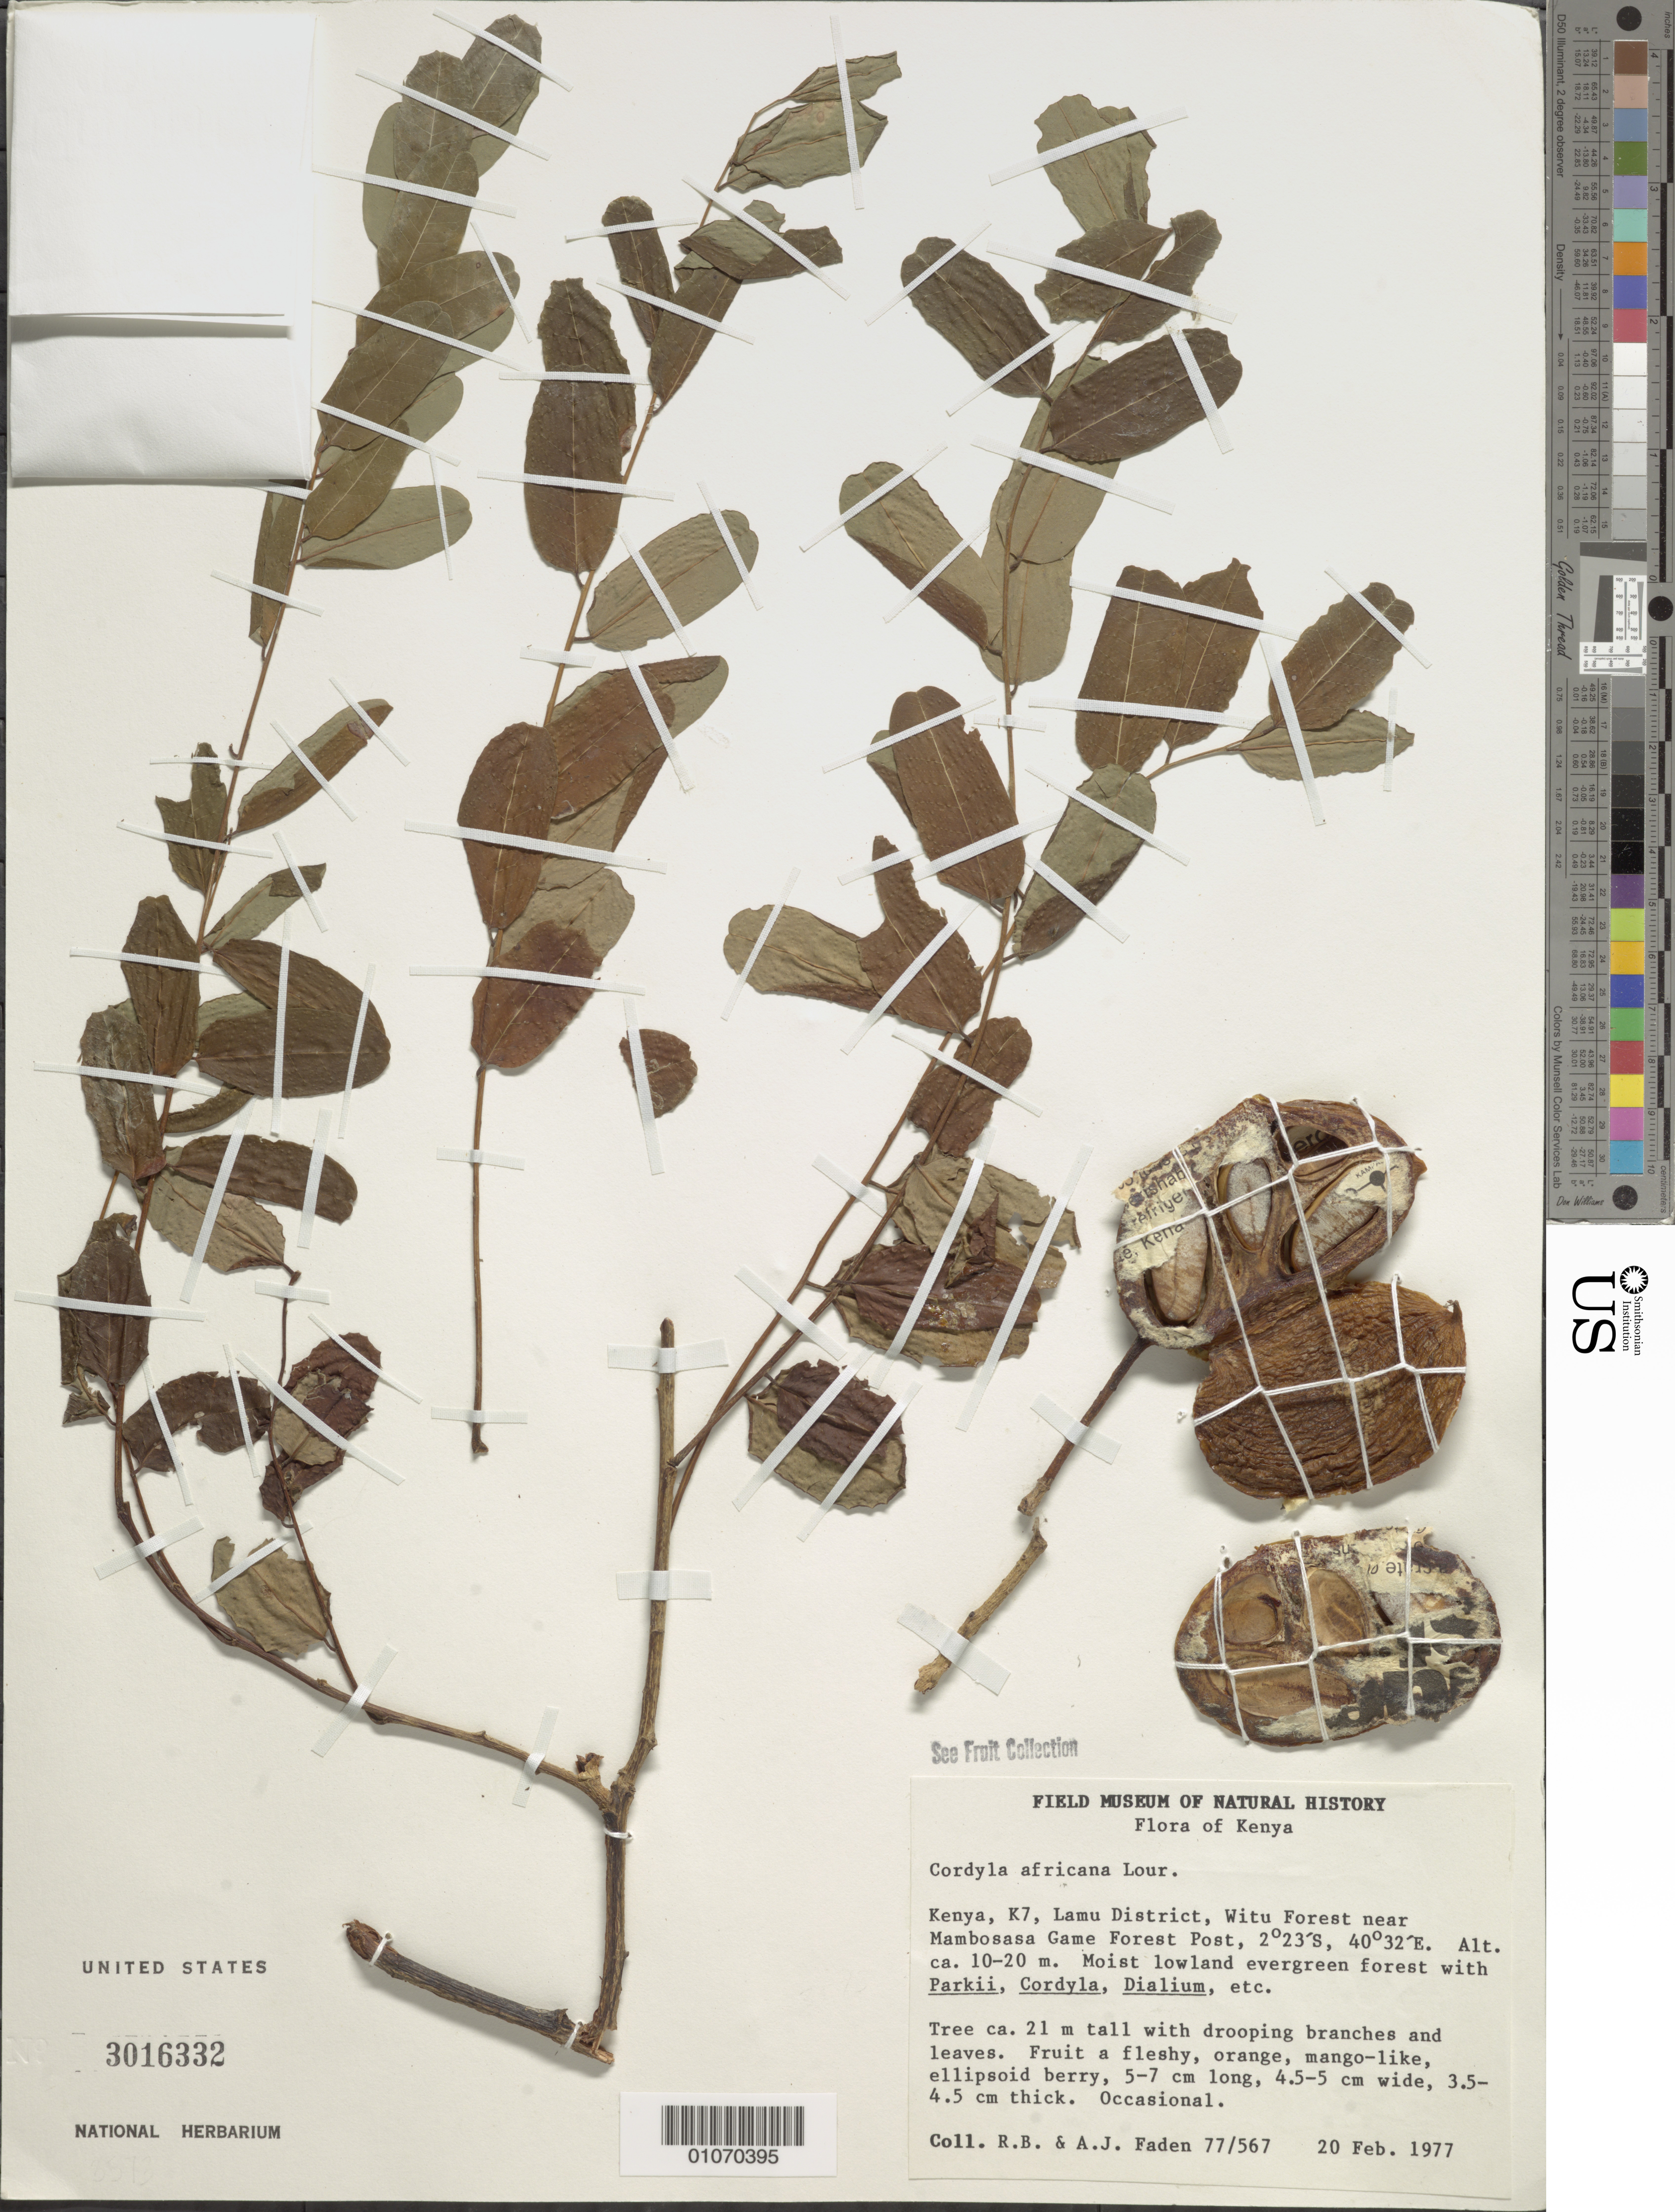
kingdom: Plantae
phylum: Tracheophyta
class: Magnoliopsida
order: Fabales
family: Fabaceae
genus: Cordyla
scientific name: Cordyla africana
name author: Lour.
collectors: R. B. Faden & A. J. Faden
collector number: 77/567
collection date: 1977-02-20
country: Kenya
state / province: Lamu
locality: Witu Forest near Mambosasa Game Forest Post.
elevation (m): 10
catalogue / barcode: US 3016332